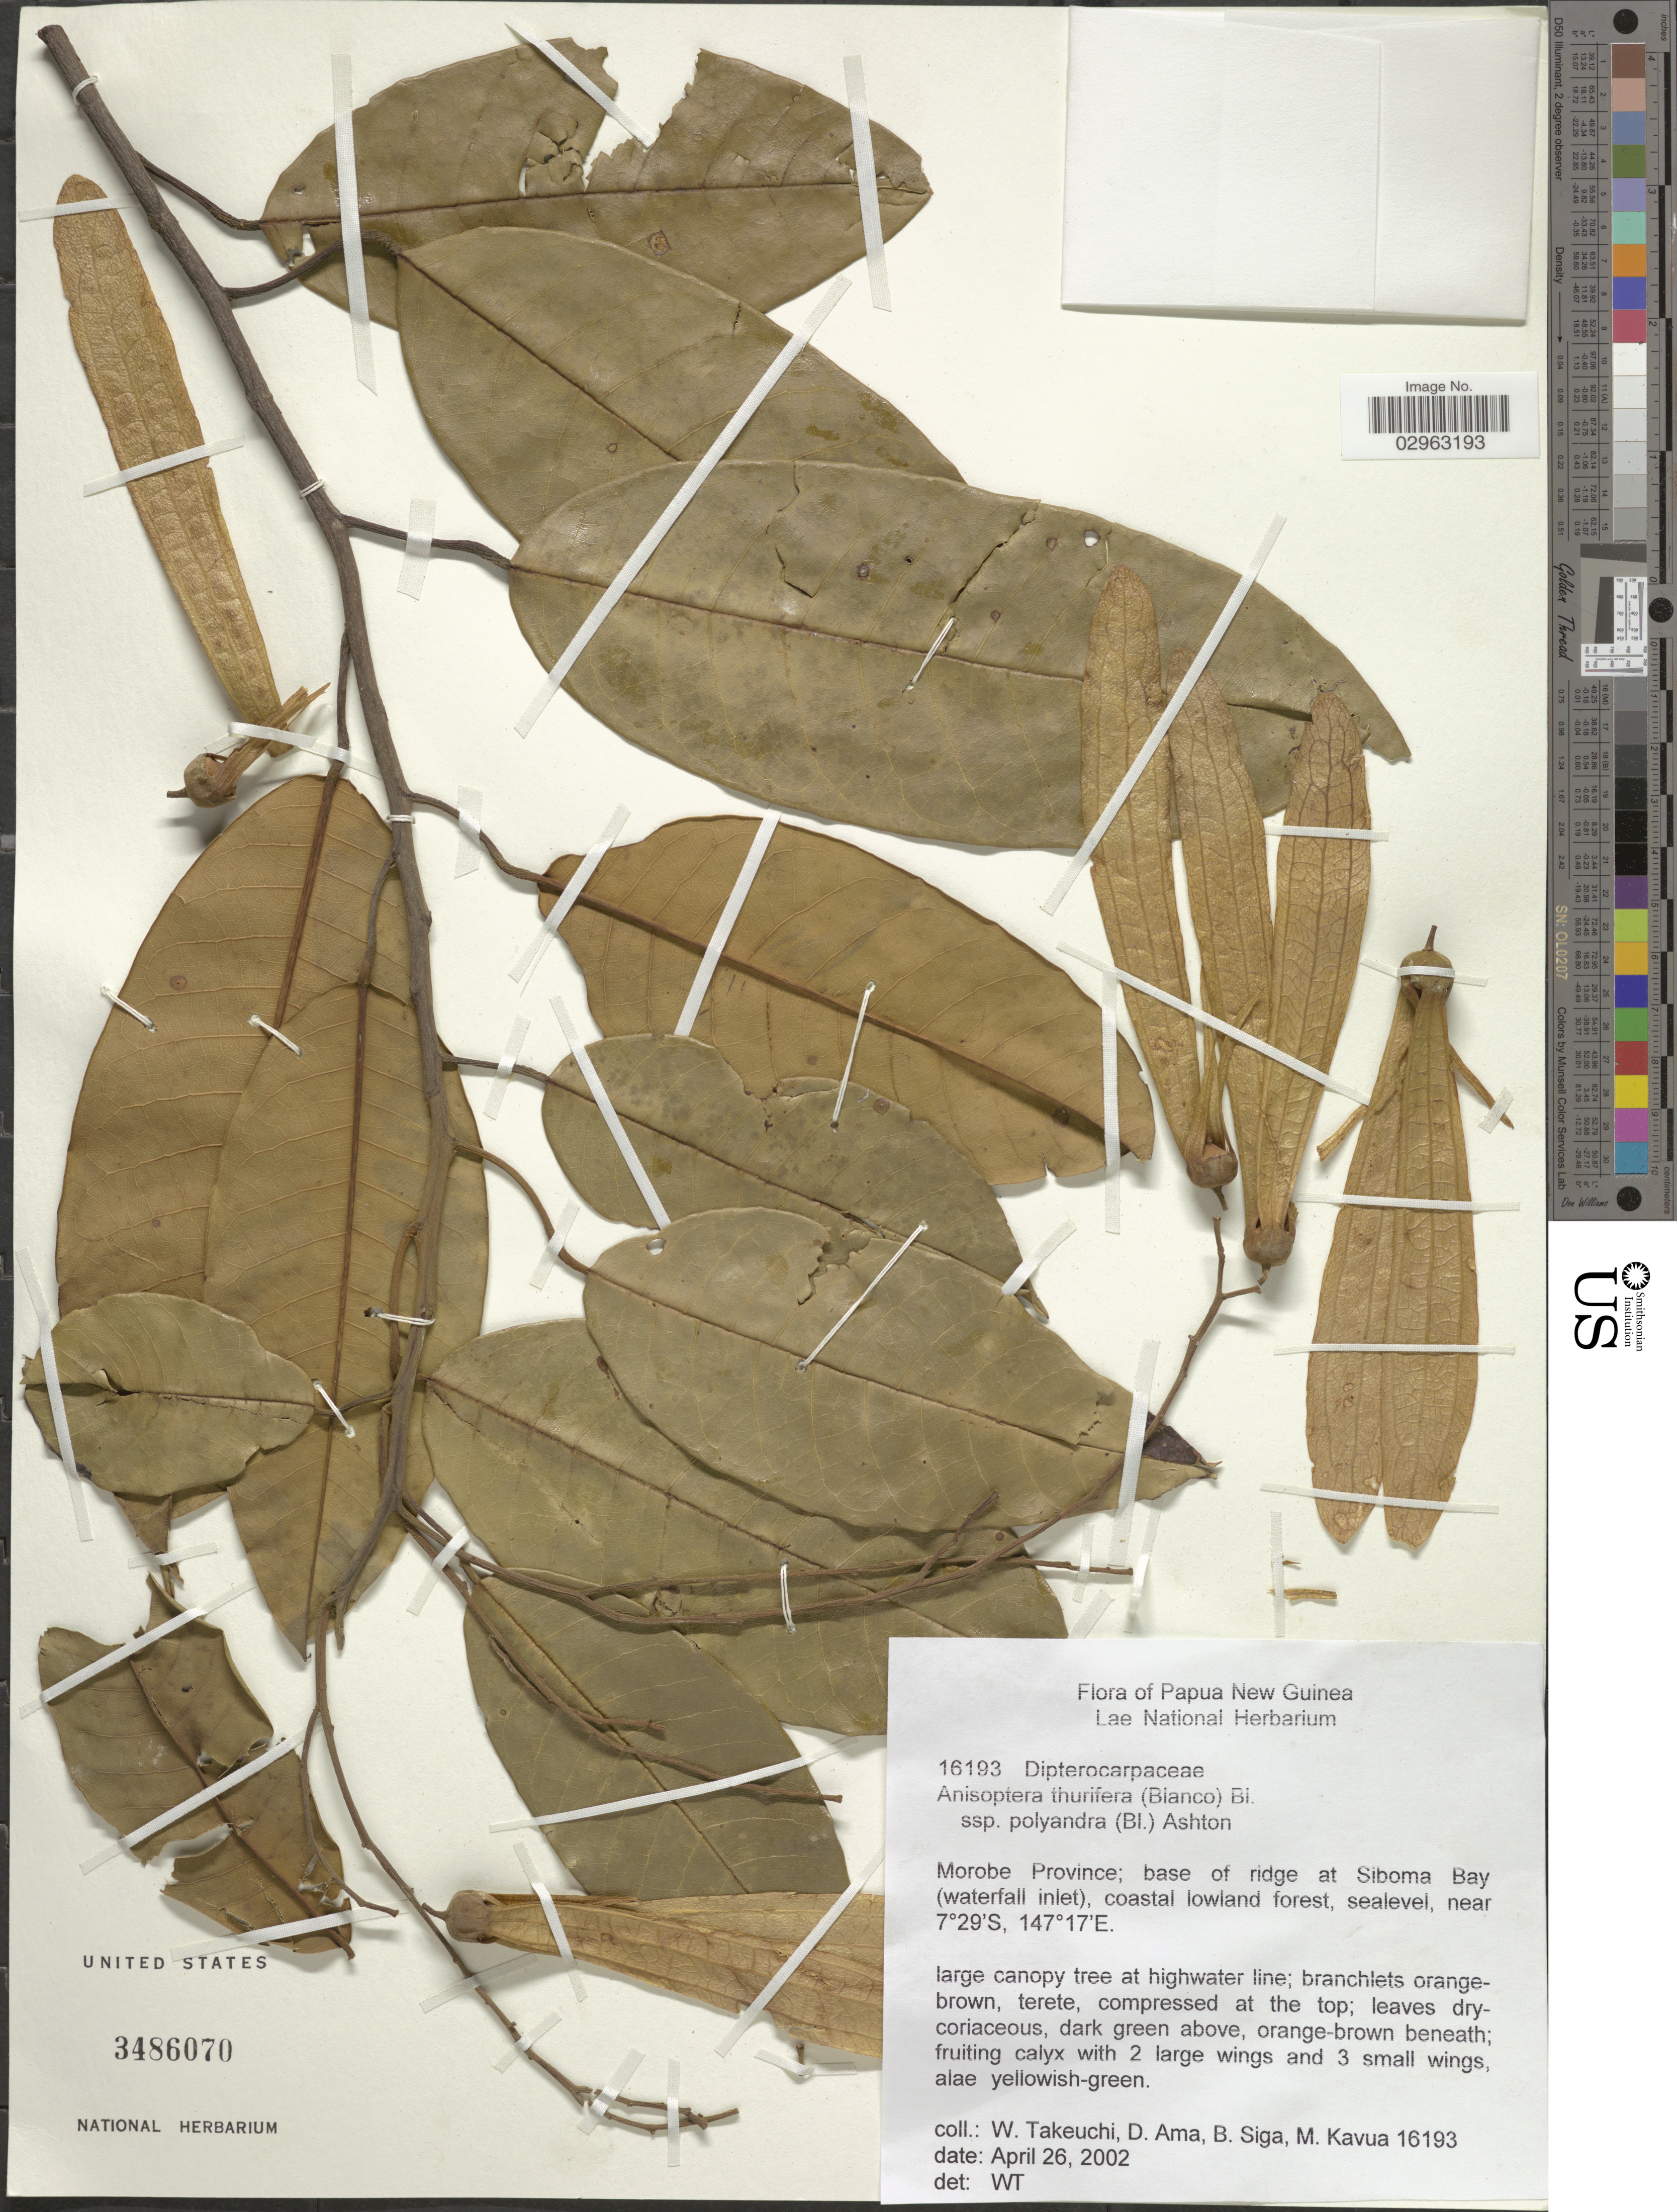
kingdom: Plantae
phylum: Tracheophyta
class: Magnoliopsida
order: Malvales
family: Dipterocarpaceae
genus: Anisoptera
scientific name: Anisoptera thurifera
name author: (Blanco) Blume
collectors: W. Takeuchi, D. Ama, B. Siga & M. Kavua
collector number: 16193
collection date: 2002-04-26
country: Papua New Guinea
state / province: Morobe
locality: Morobe Province; base of ridge at Siboma Bay (waterfall inlet).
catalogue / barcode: US 3486070